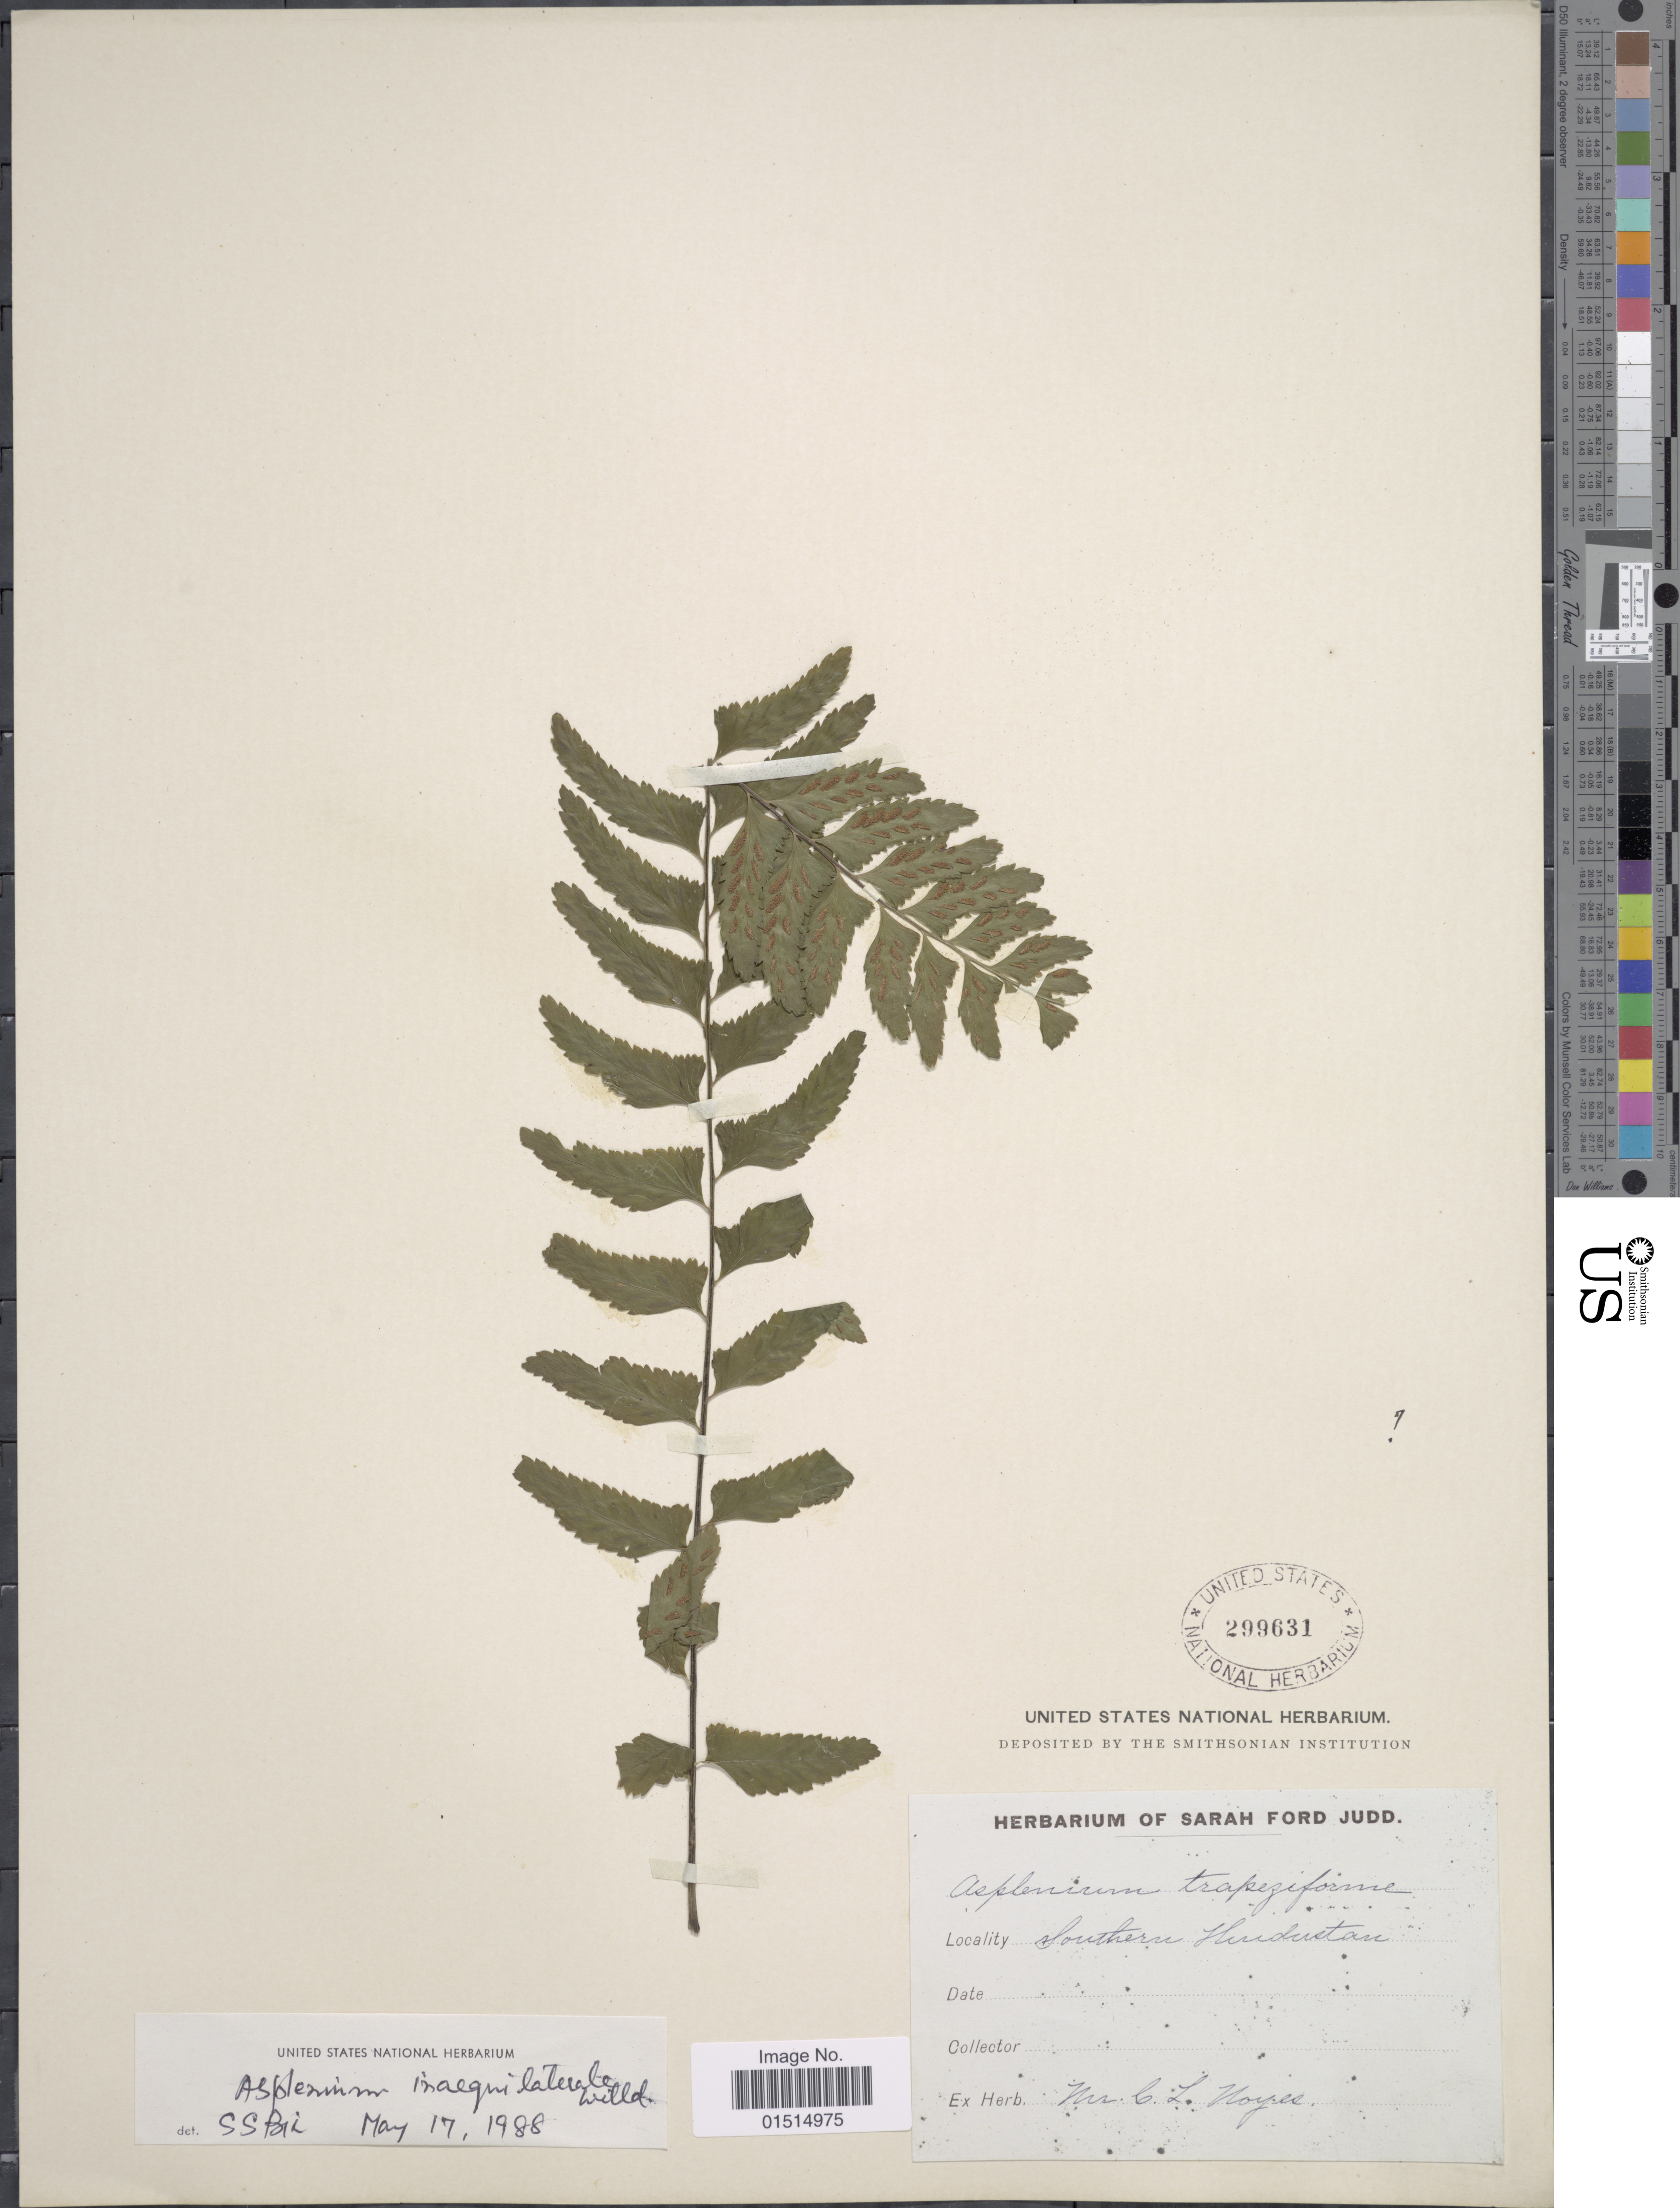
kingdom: Plantae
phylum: Tracheophyta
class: Polypodiopsida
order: Polypodiales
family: Aspleniaceae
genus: Asplenium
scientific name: Asplenium inaequilaterale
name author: Willd.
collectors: C. Noyes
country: India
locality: Southern Hindustan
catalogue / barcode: US 299631